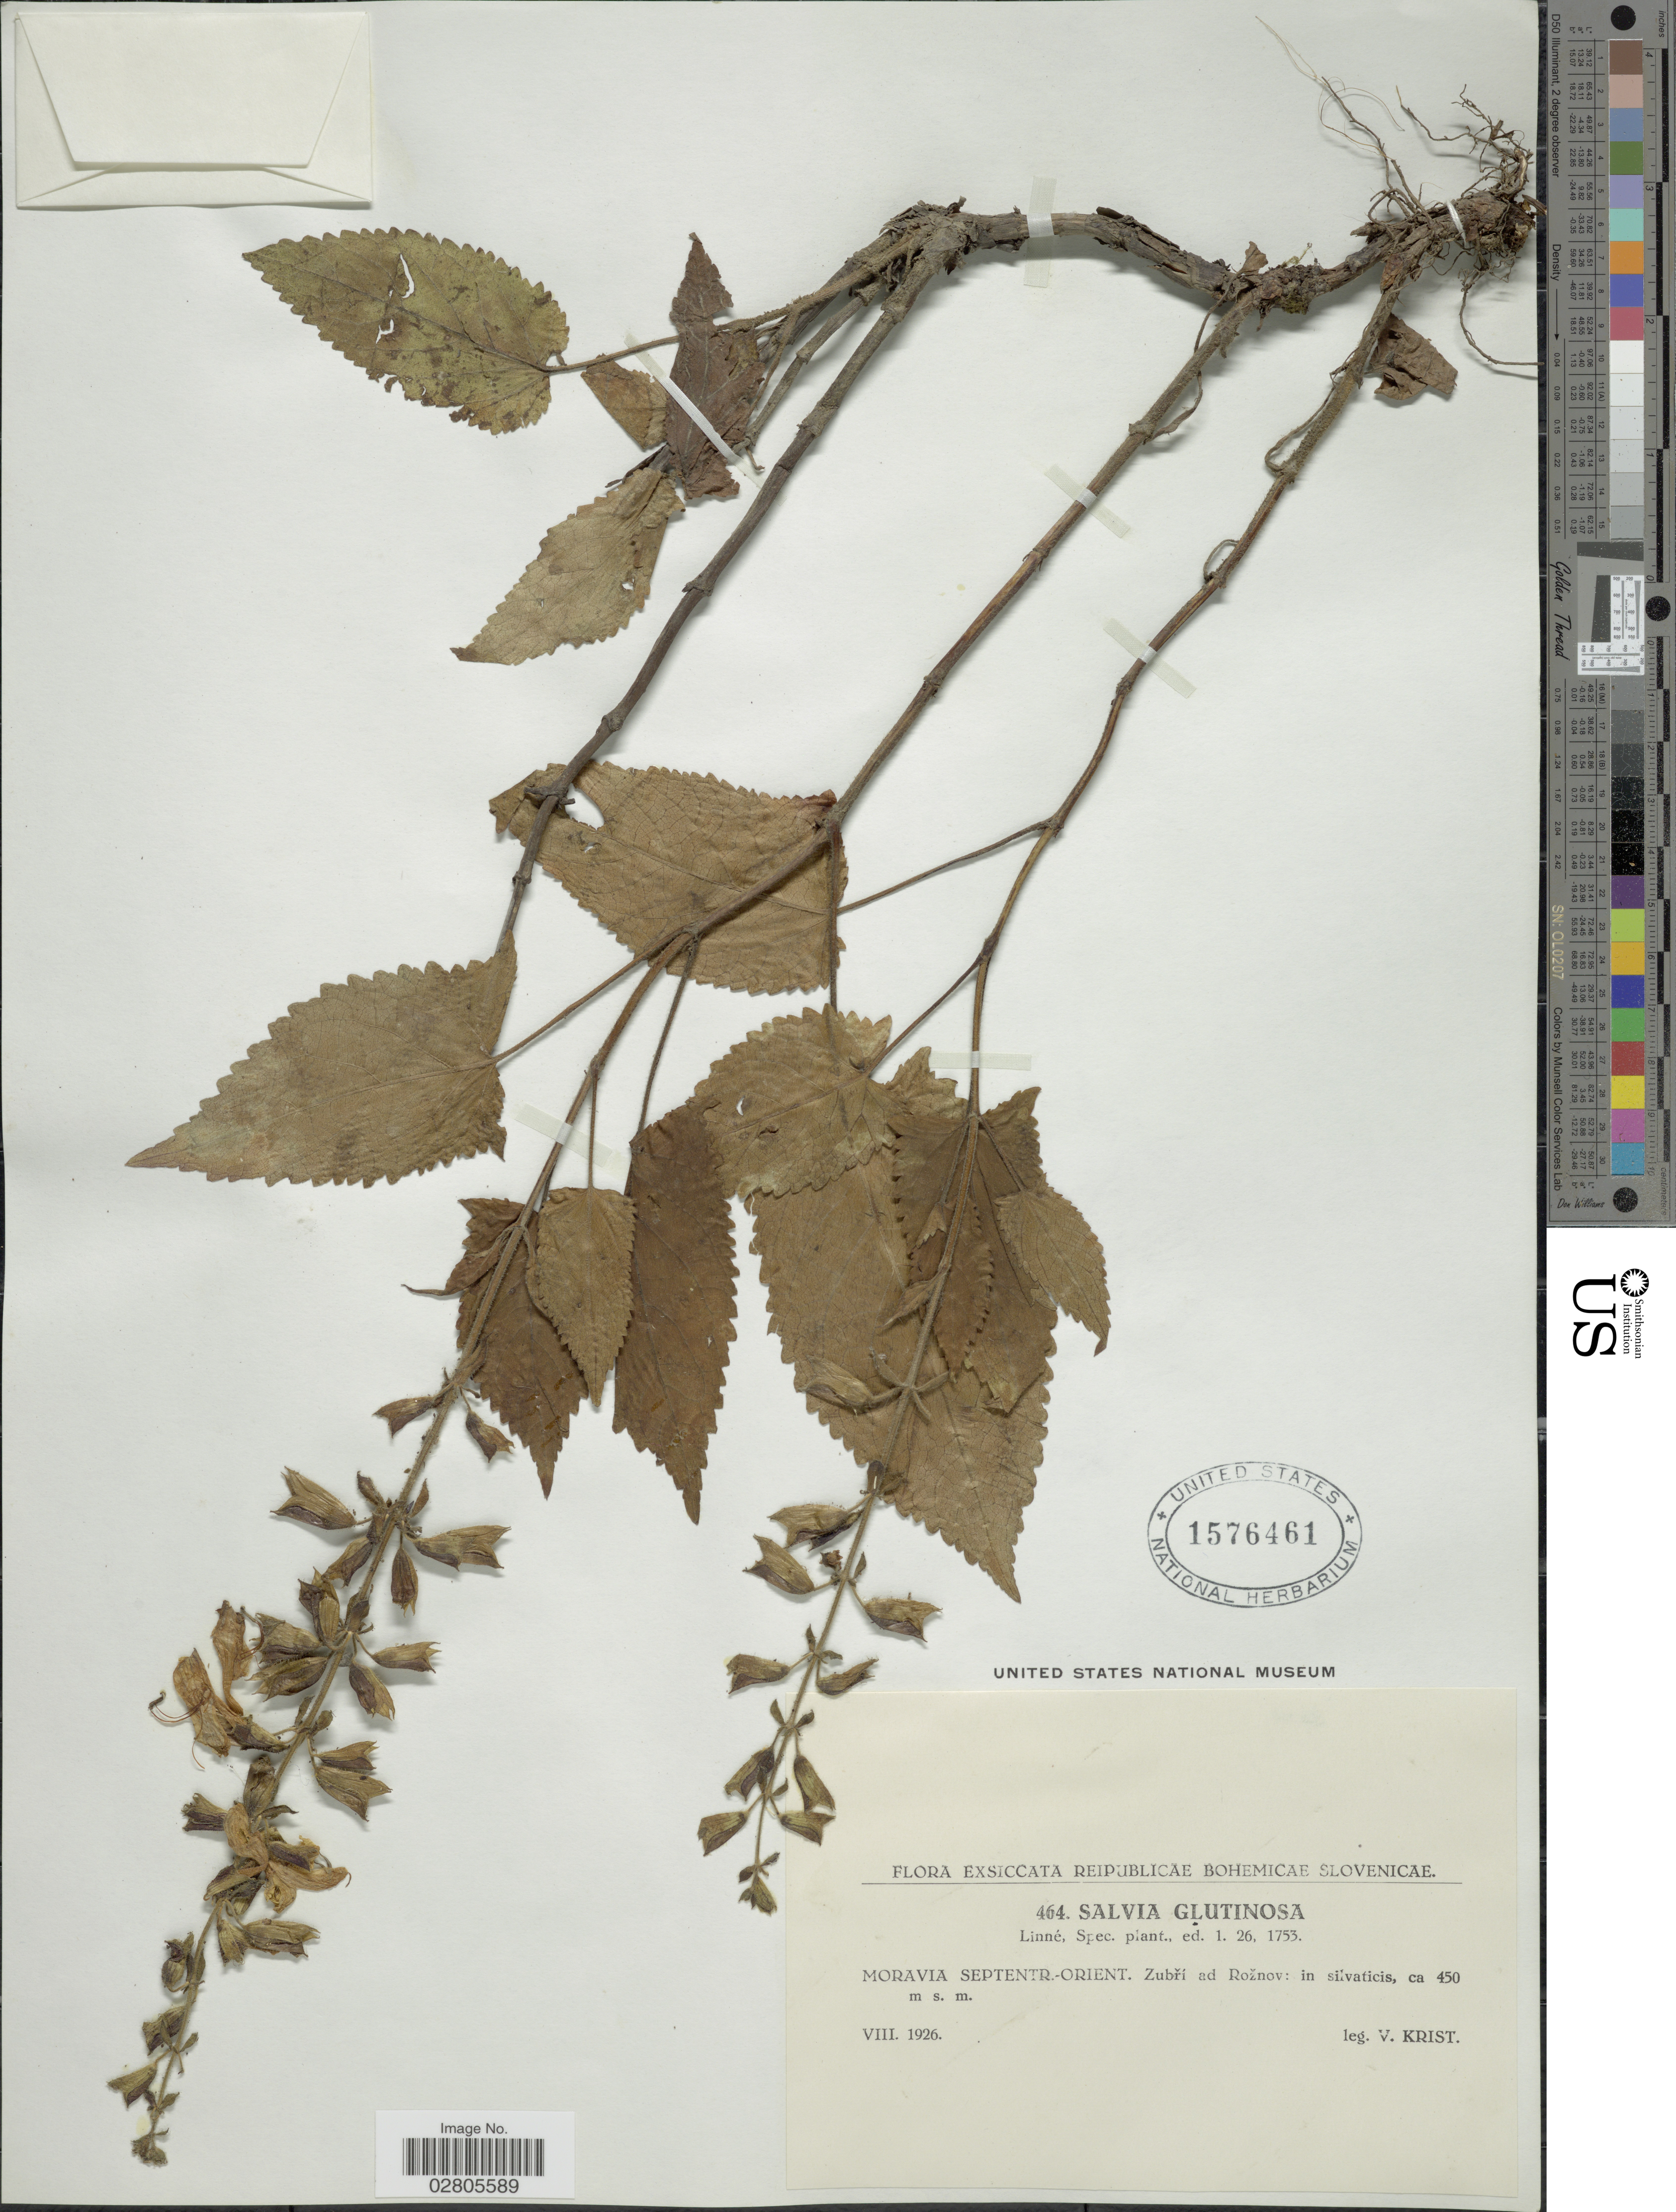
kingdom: Plantae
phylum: Tracheophyta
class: Magnoliopsida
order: Lamiales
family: Lamiaceae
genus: Salvia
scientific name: Salvia glutinosa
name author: L.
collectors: V. Krist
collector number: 464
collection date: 1926-08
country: Czechia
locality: Reipublicae Bohemicae Slovenicae. Moravia Septentr.- Orient. Zubri ad Roânov: in silvaticis.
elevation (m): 450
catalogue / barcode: US 1576461